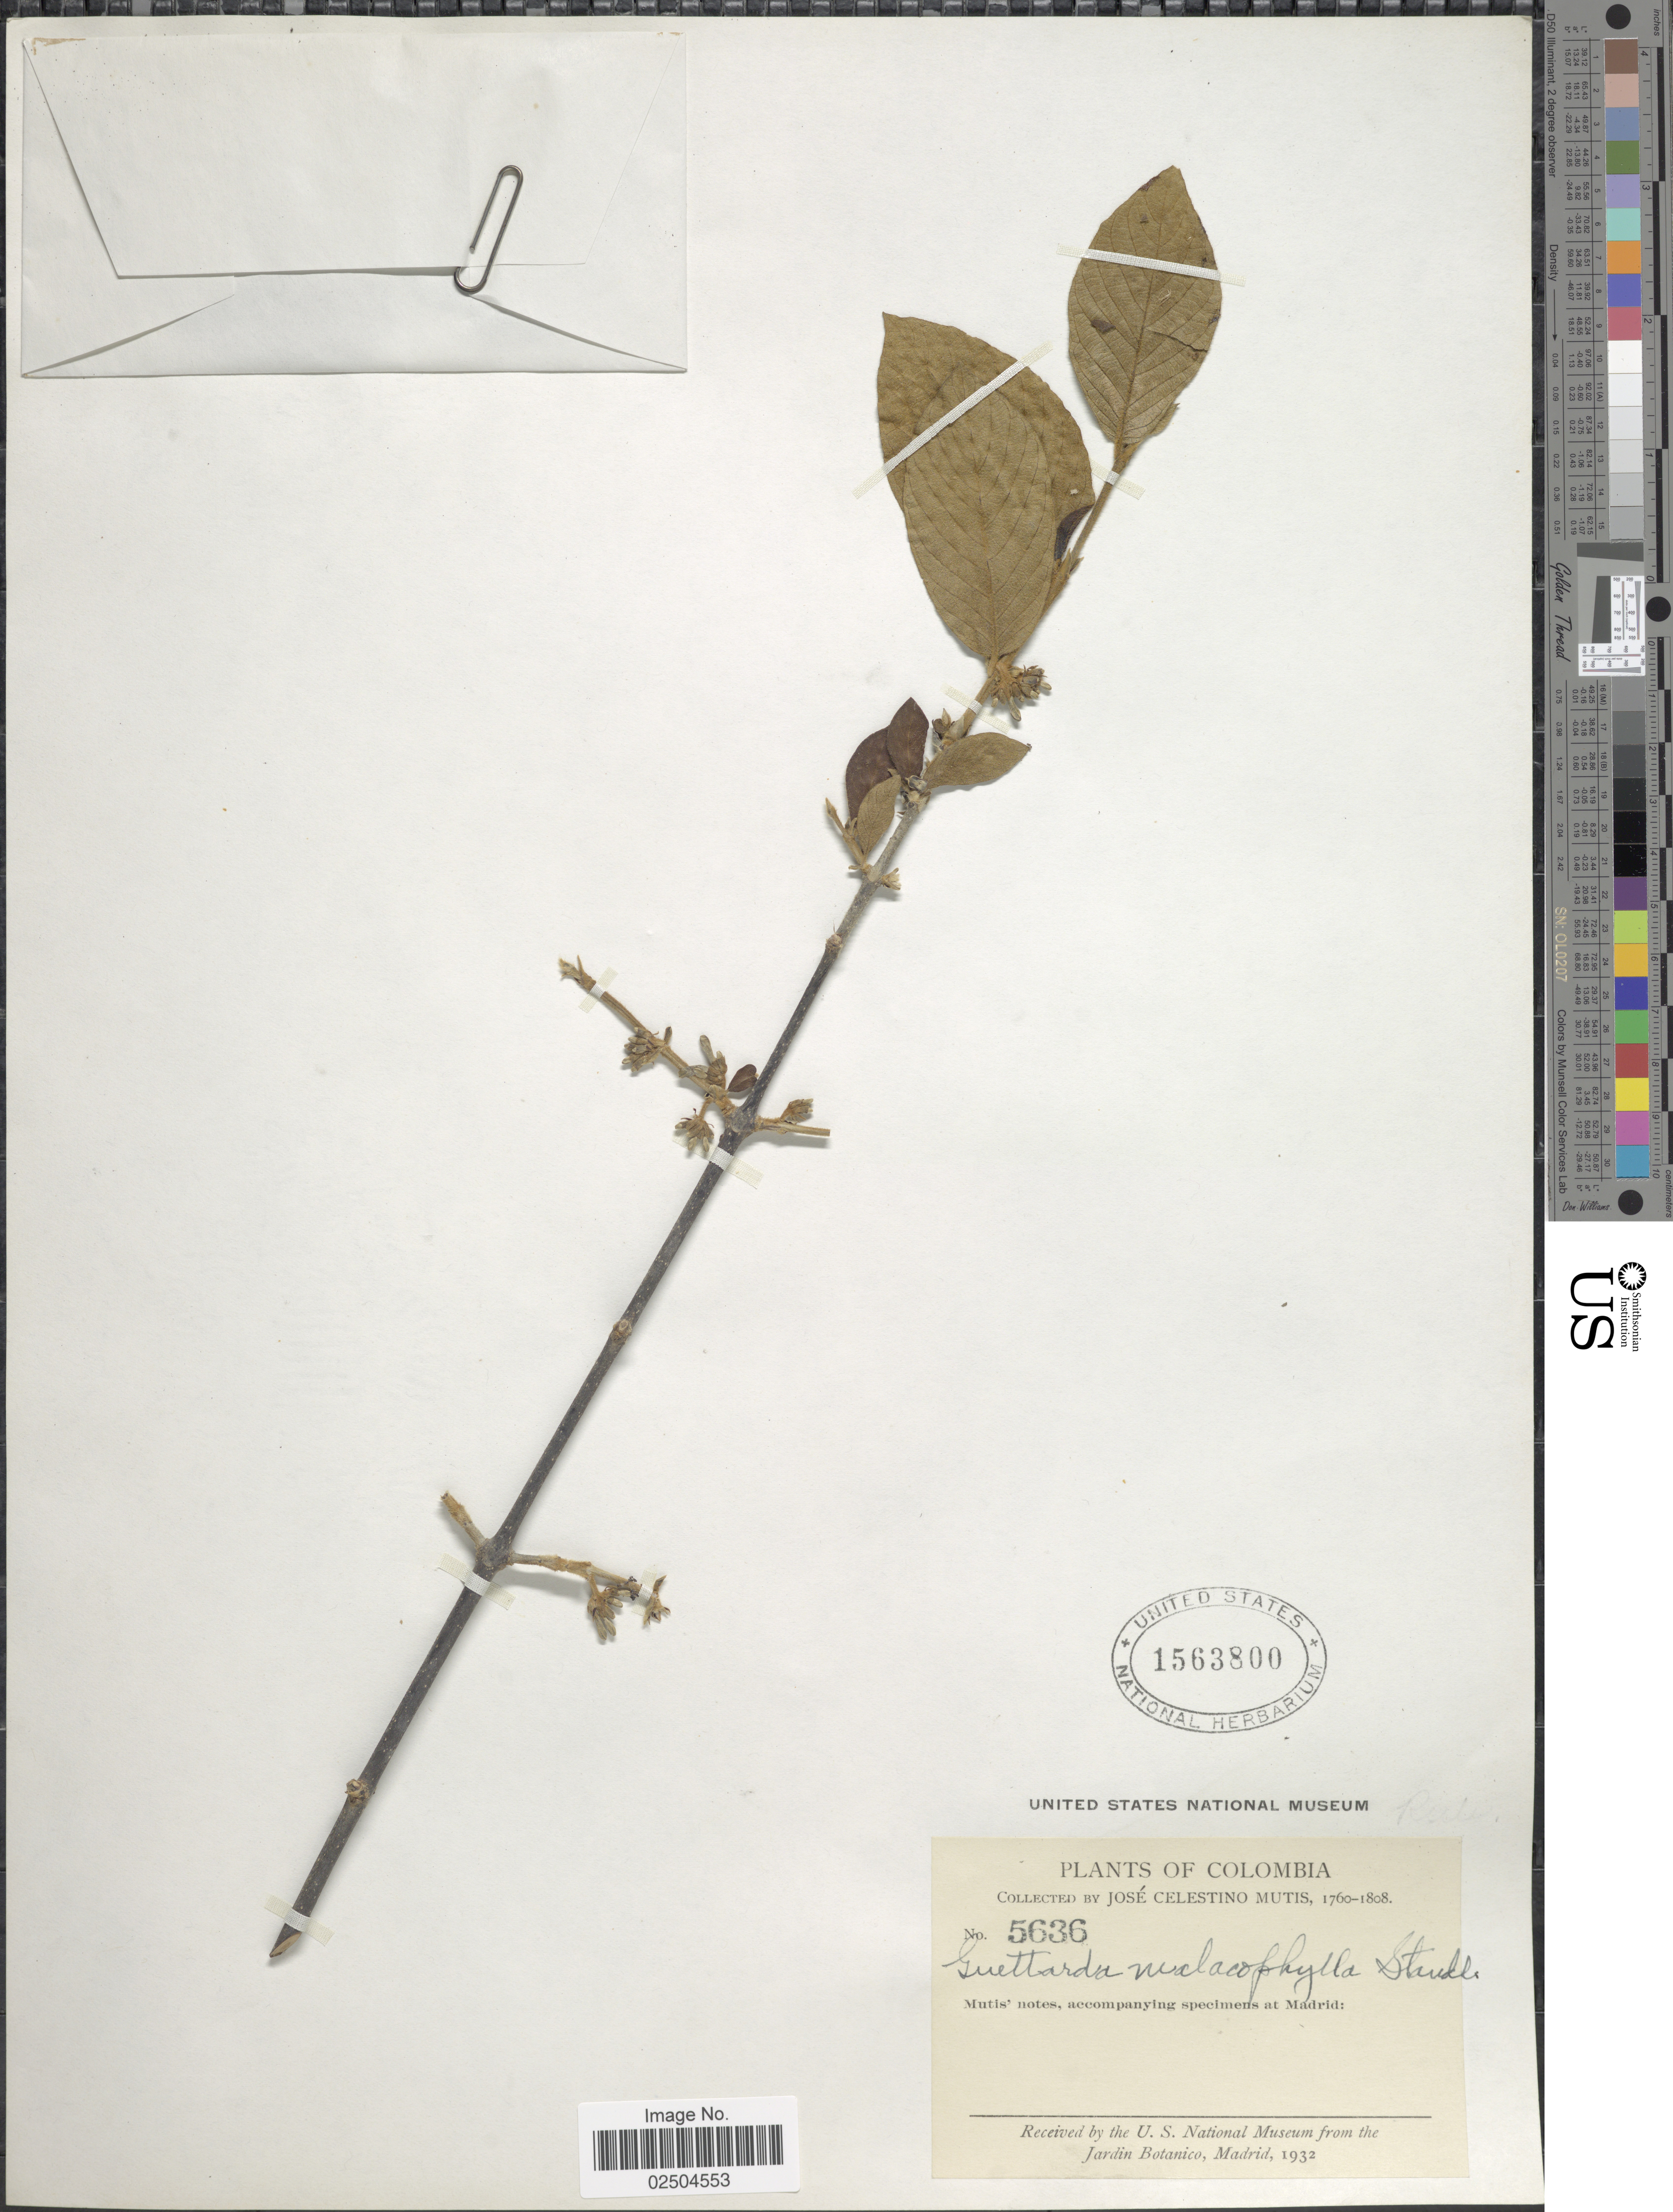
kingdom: Plantae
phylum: Tracheophyta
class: Magnoliopsida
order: Gentianales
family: Rubiaceae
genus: Guettarda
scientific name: Guettarda malacophylla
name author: Standl.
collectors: J. C. B. Mutis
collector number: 566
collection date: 1760/1808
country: Colombia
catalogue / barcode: US 1563800